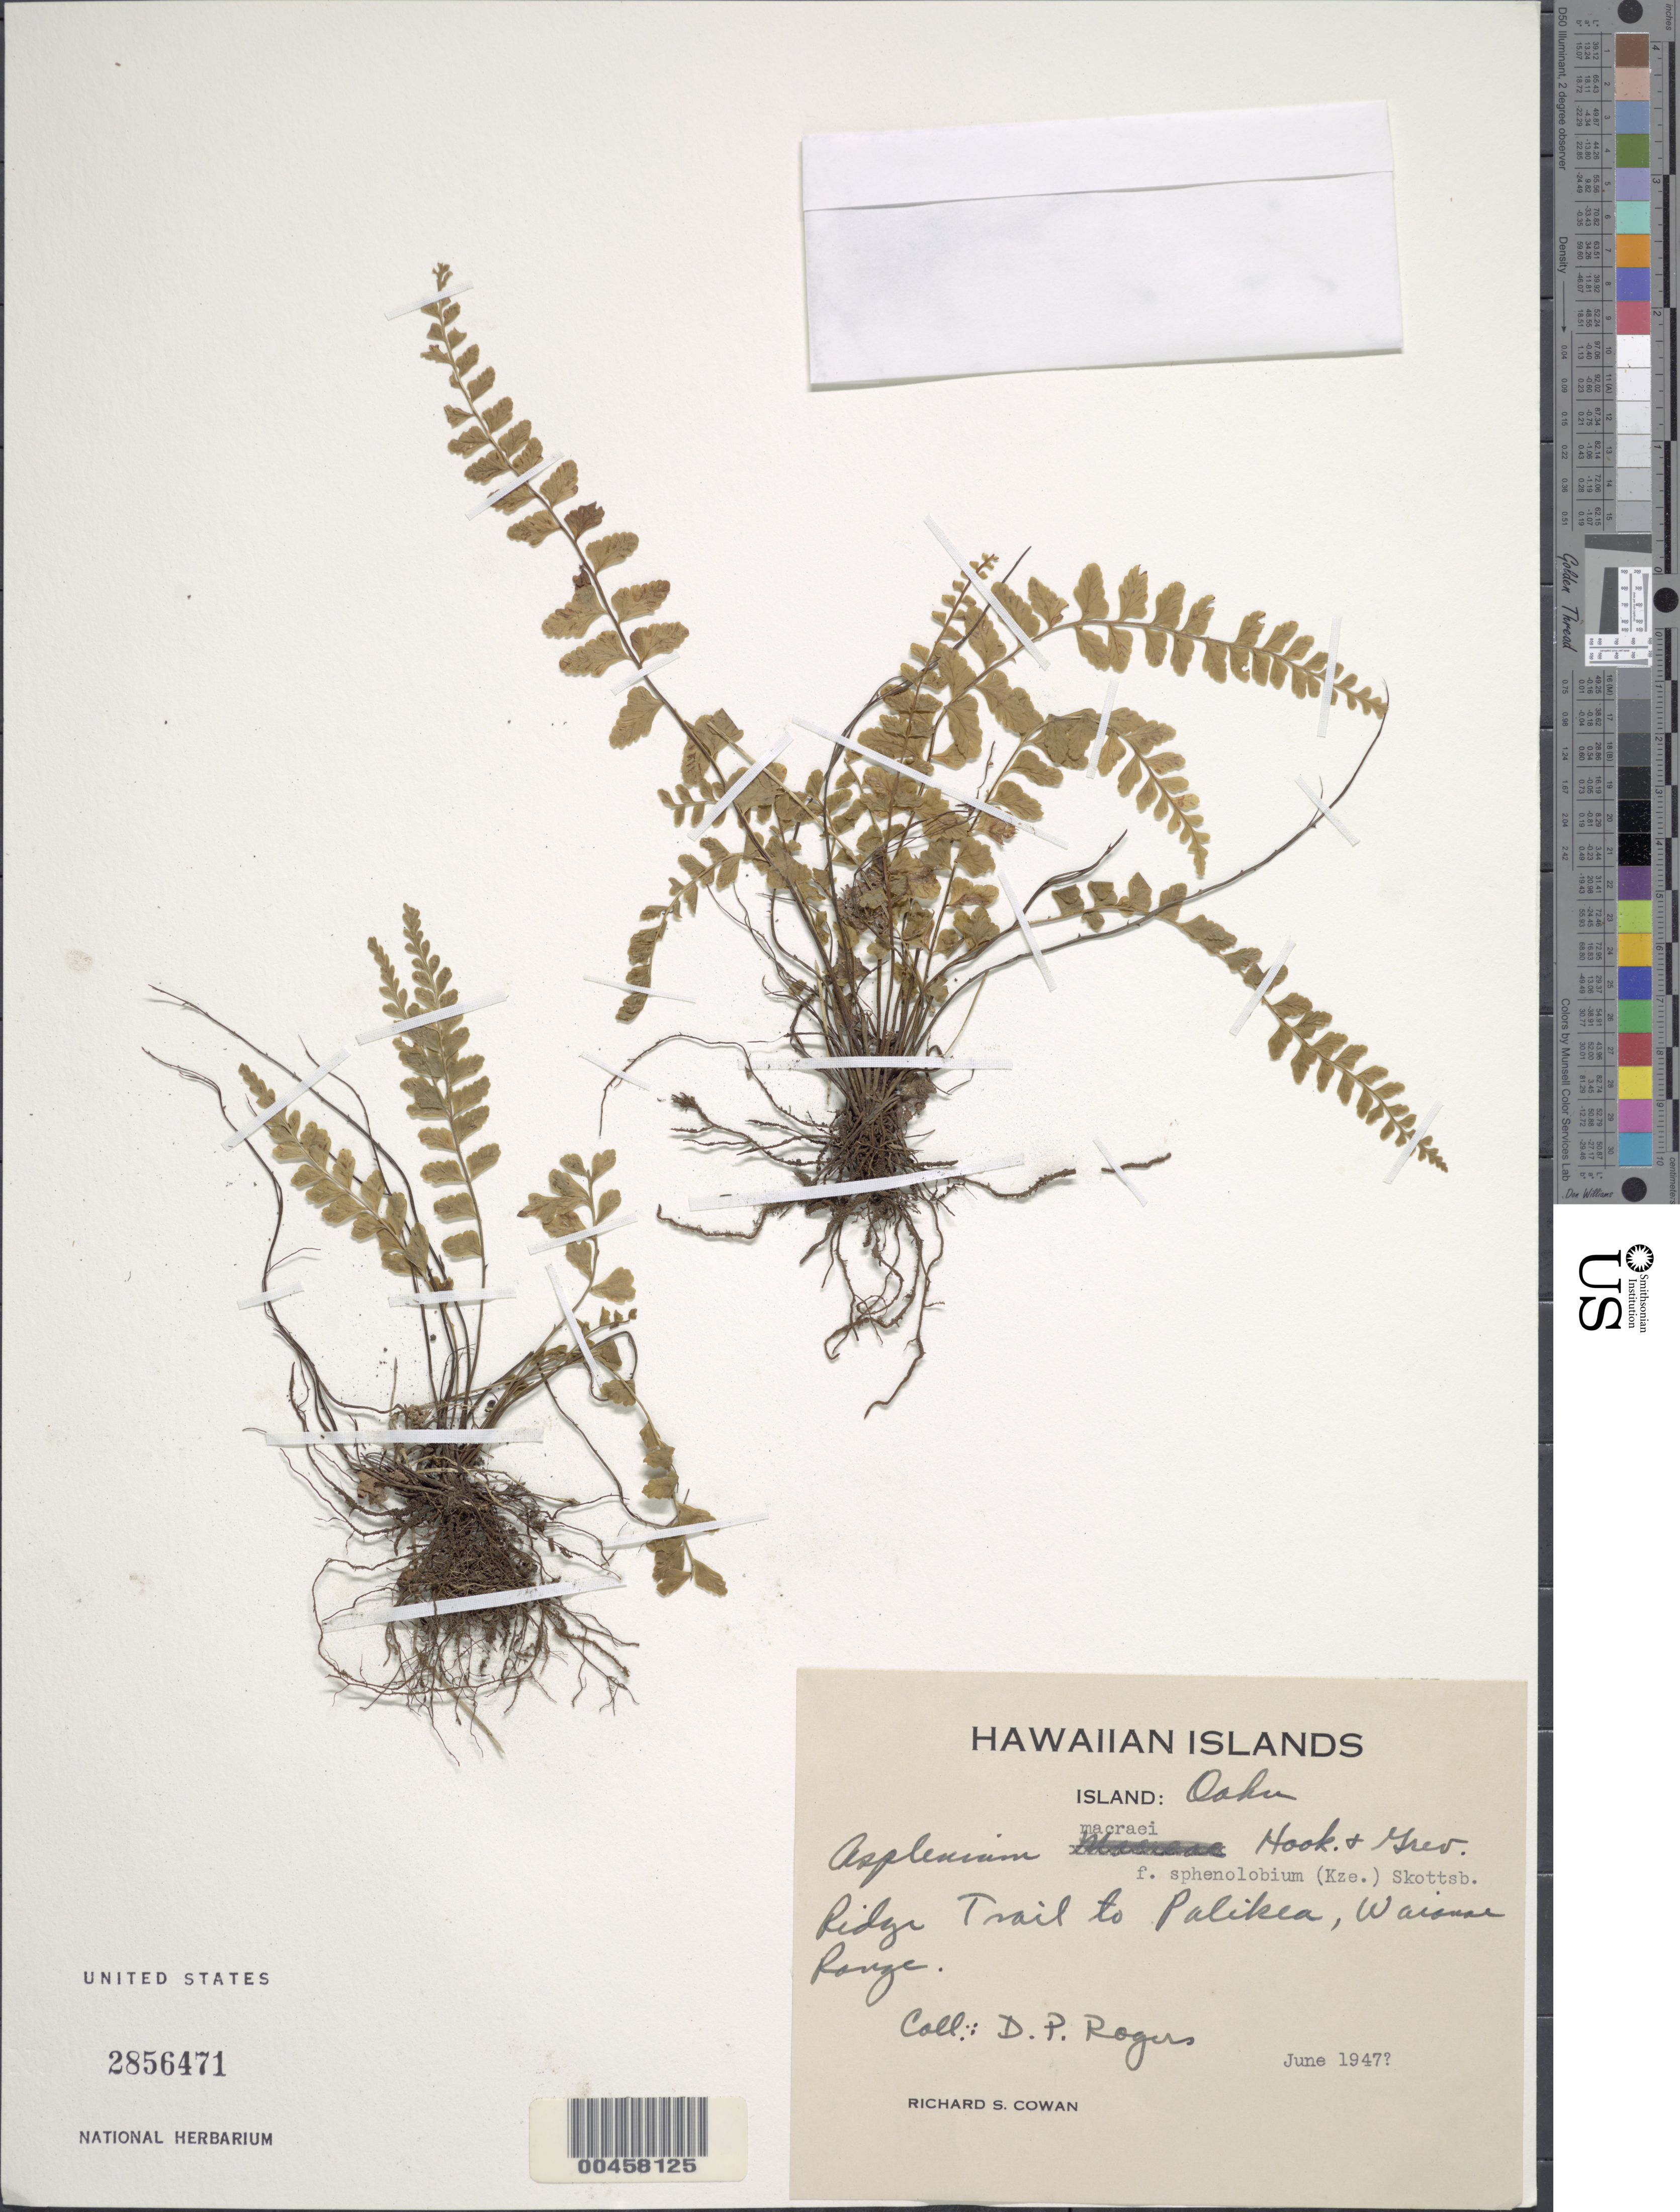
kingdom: Plantae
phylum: Tracheophyta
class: Polypodiopsida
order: Polypodiales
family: Aspleniaceae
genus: Asplenium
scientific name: Asplenium macraei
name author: Hook. & Grev.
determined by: Wagner, W. L., (BOT), Smithsonian Institution - National Museum of Natural History (UNITED STATES)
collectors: D. Rogers & R. S. Cowan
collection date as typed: Jun 1947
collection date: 1947-06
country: United States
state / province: Hawaii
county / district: Honolulu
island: Oahu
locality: Ridge trail to Palikea, Waianae Range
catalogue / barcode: US 2856471